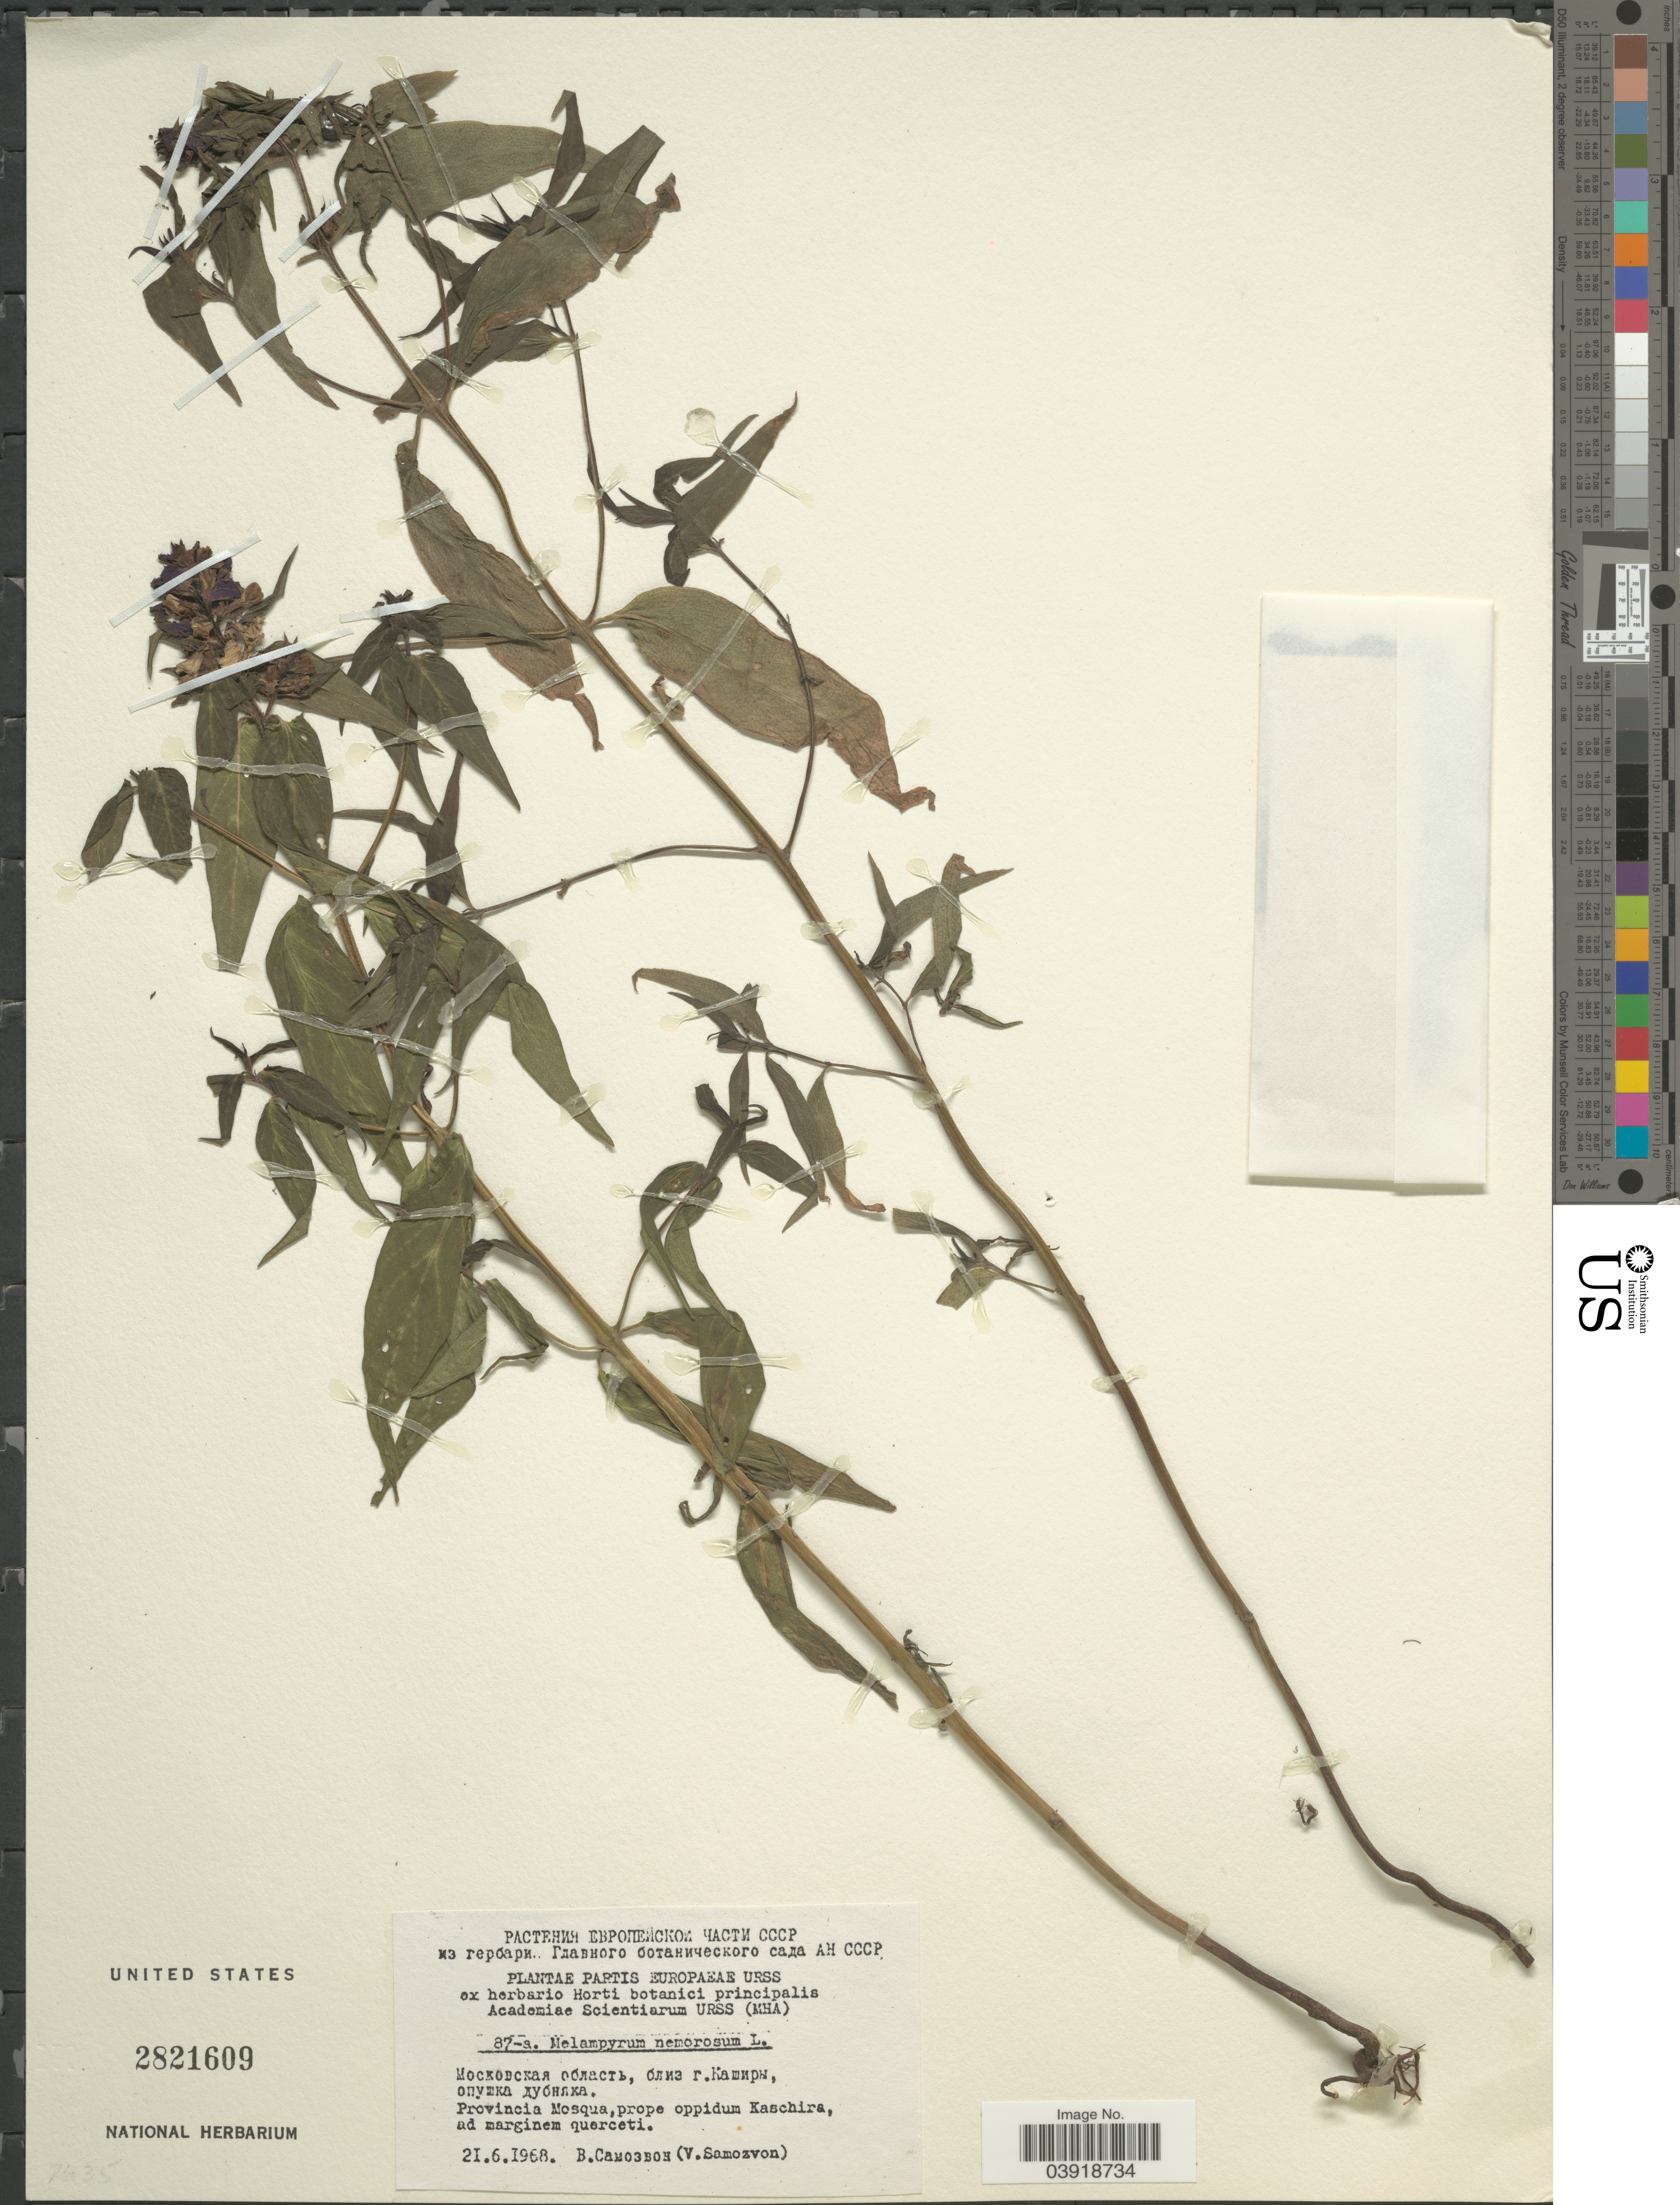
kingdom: Plantae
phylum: Tracheophyta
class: Magnoliopsida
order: Lamiales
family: Orobanchaceae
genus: Melampyrum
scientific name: Melampyrum nemorosum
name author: Baumg.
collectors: V. Samozvon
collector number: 87-a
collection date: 1968-06-21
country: Russian Federation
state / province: Moscow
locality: Provincia Mosqua, prope oppidum Kaschira, ad marginem querceti.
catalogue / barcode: US 2821609